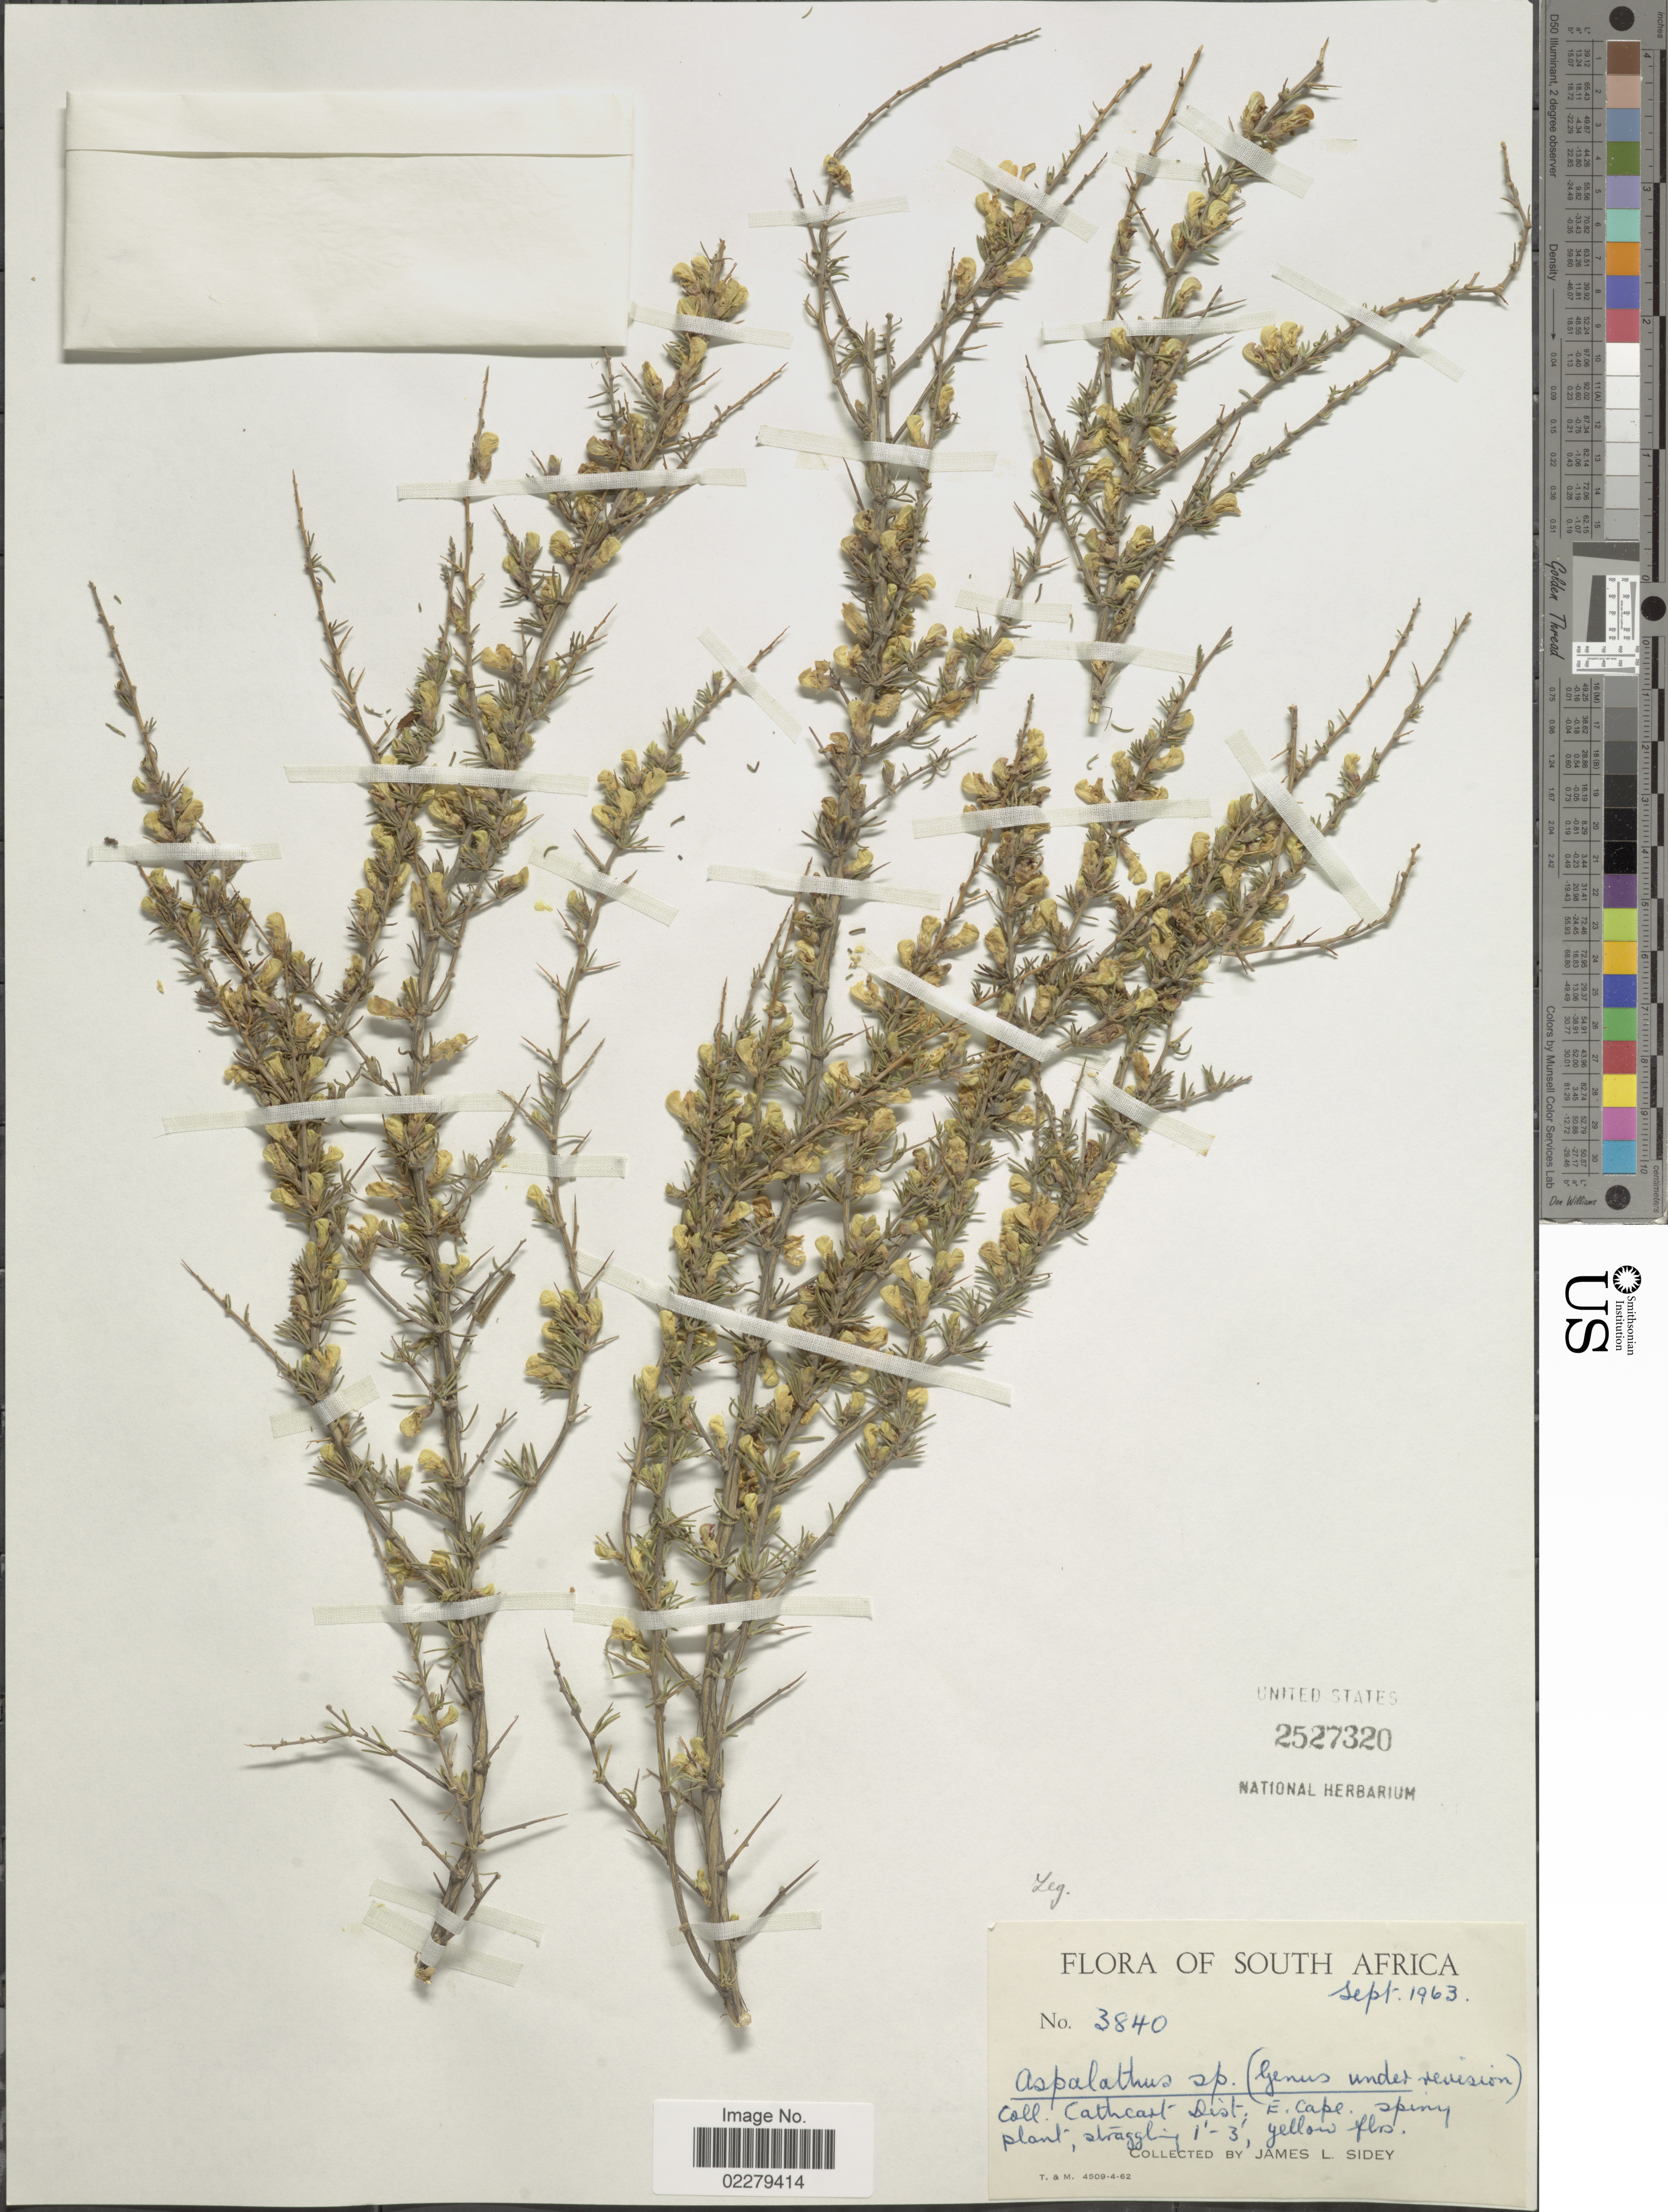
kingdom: Plantae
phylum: Tracheophyta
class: Magnoliopsida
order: Fabales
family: Fabaceae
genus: Aspalathus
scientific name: Aspalathus sp.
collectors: J. L. Sidey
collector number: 3840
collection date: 1963-09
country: South Africa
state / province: Eastern Cape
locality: Cathcarl- Dist. E. Cape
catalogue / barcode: US 2527320